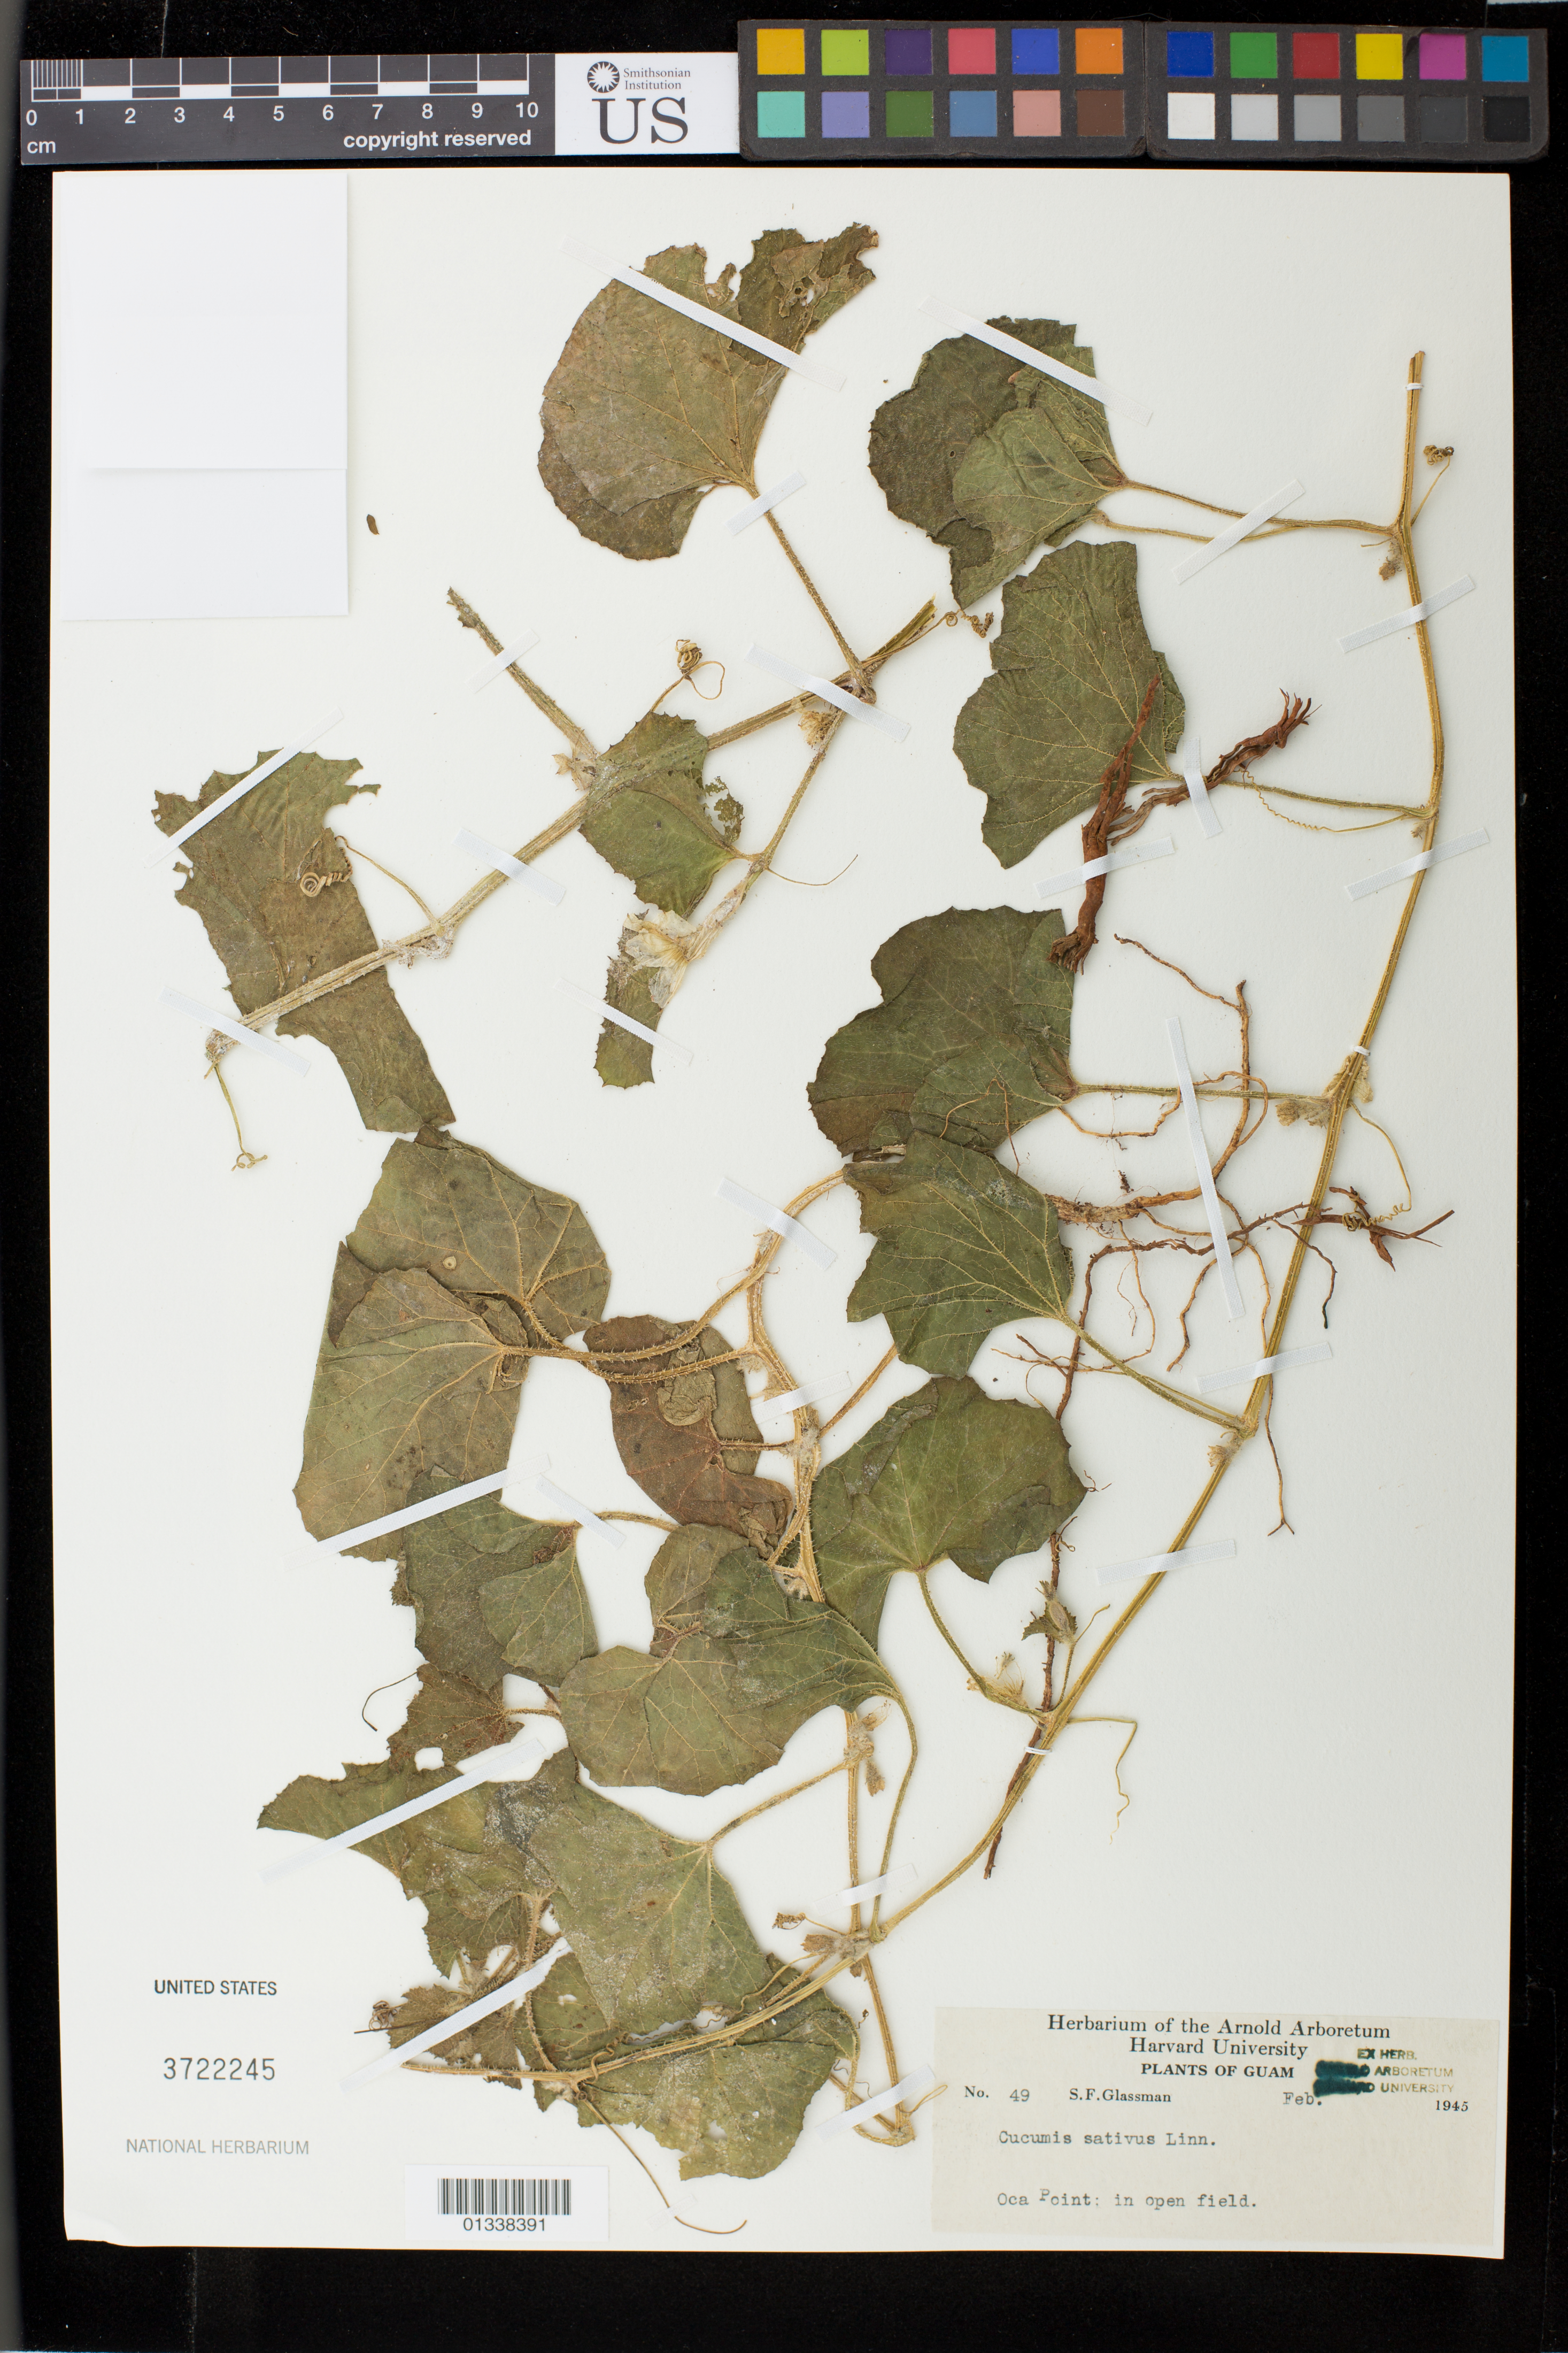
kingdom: Plantae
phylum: Tracheophyta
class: Magnoliopsida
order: Cucurbitales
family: Cucurbitaceae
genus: Cucumis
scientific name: Cucumis sativus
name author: L.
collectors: S. F. Glassman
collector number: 49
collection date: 1945-02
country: Guam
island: Guam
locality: Oca Point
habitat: In open field.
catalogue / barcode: US 3722245